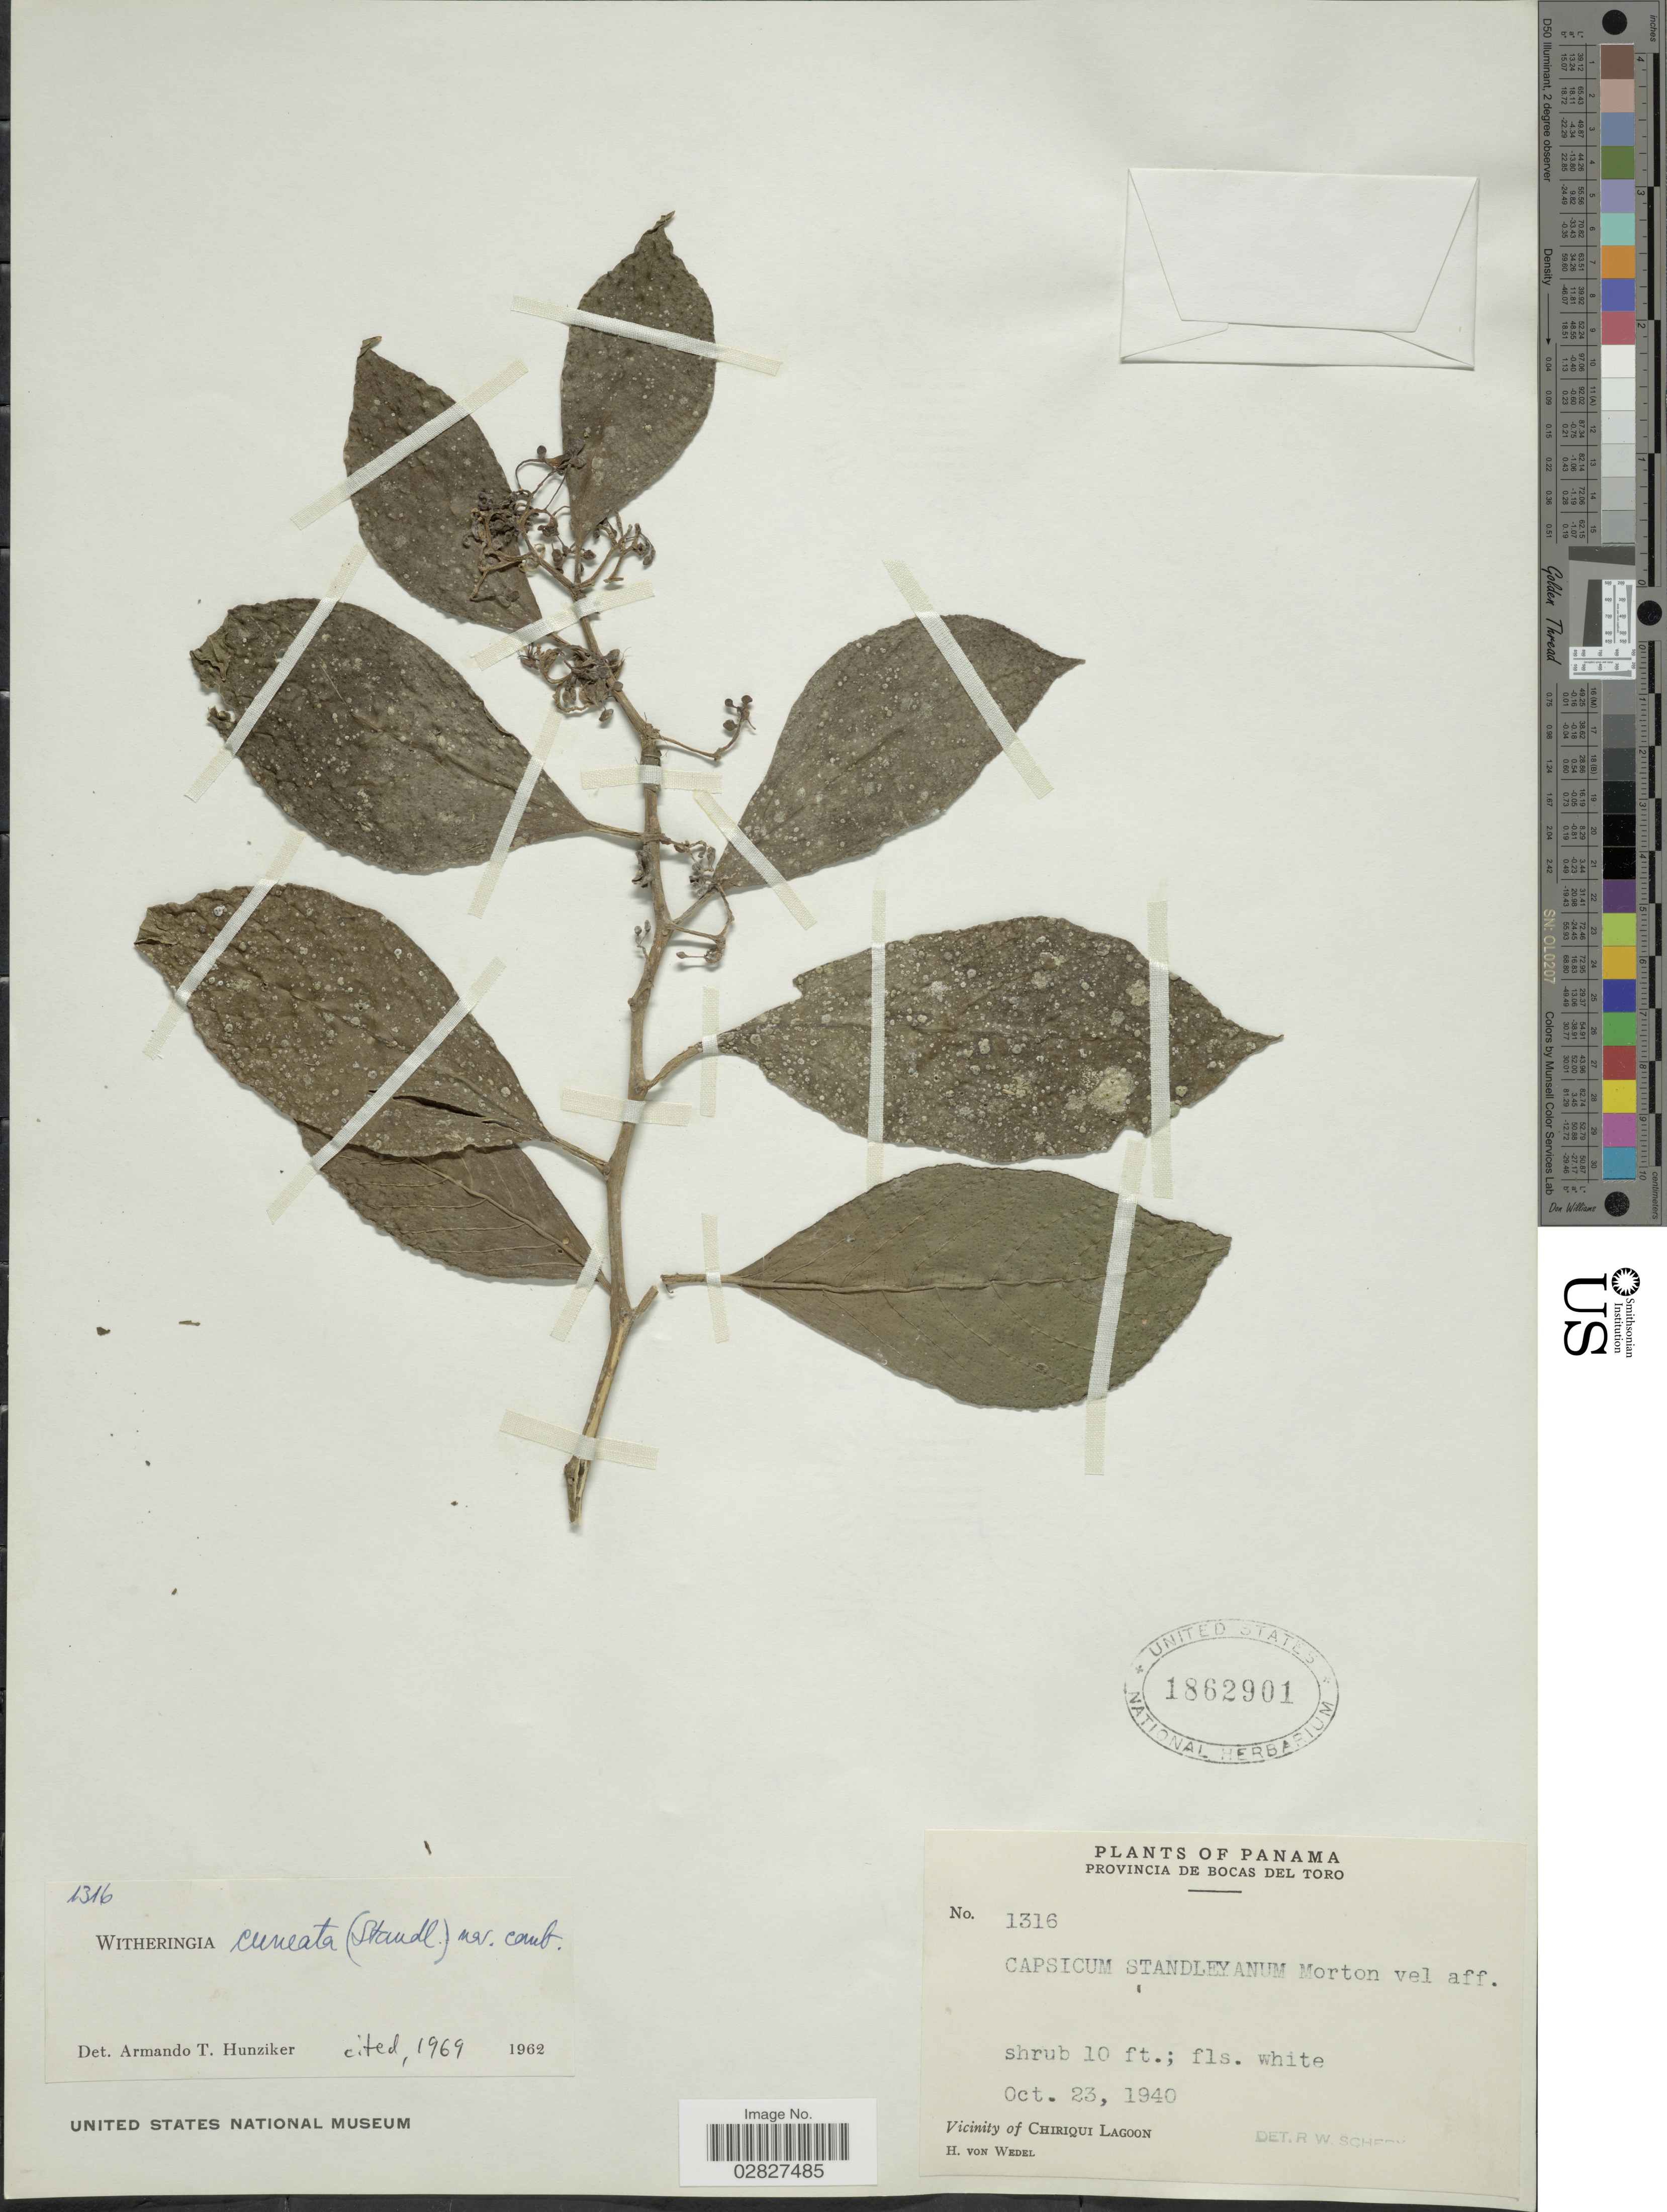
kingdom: Plantae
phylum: Tracheophyta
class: Magnoliopsida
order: Solanales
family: Solanaceae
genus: Witheringia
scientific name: Witheringia cuneata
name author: (Standl.) Hunz.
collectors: H. von Wedel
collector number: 1316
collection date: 1940-10-23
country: Panama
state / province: Bocas del Toro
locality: Vicinity of Chiriqui Lagoon.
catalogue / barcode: US 1862901